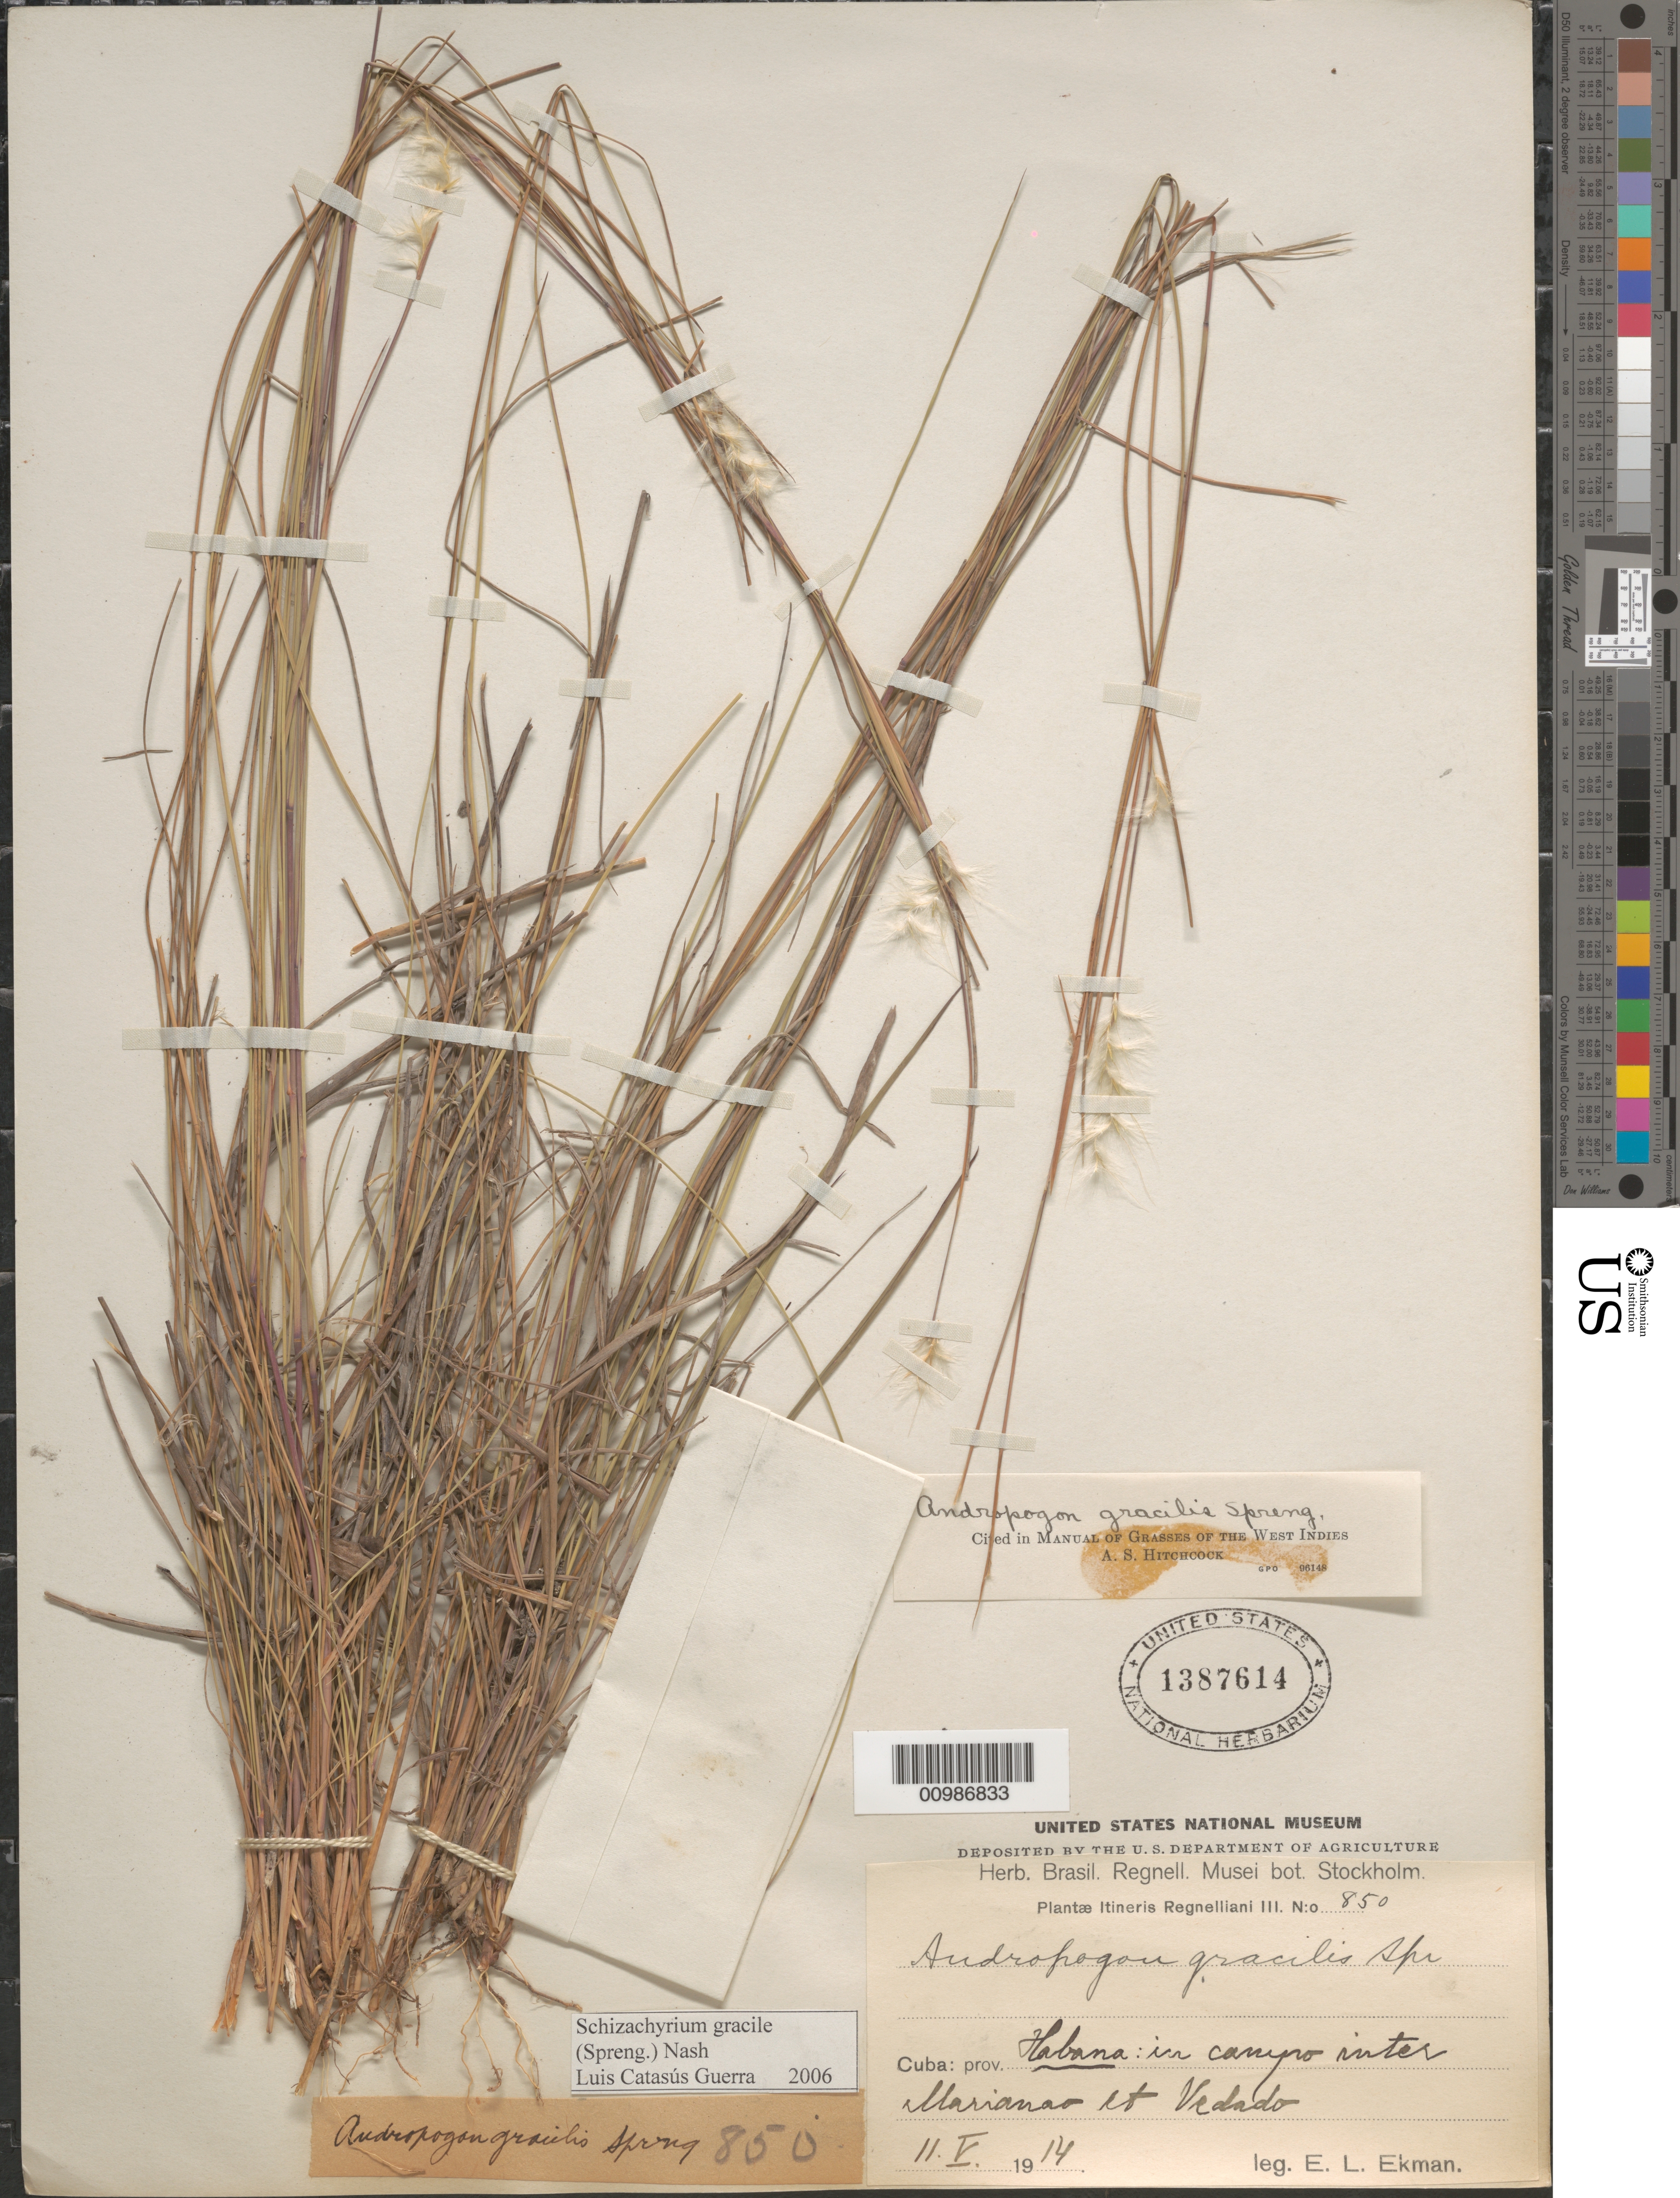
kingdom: Plantae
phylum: Tracheophyta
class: Liliopsida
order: Poales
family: Poaceae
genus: Andropogon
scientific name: Andropogon gracilis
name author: Spreng.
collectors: E. L. Ekman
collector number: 850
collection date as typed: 11 May 1914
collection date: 1914-05-11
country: Cuba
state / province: La Habana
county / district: Municipio Playa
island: Cuba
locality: Between Marianao and Vedado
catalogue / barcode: US 1387614